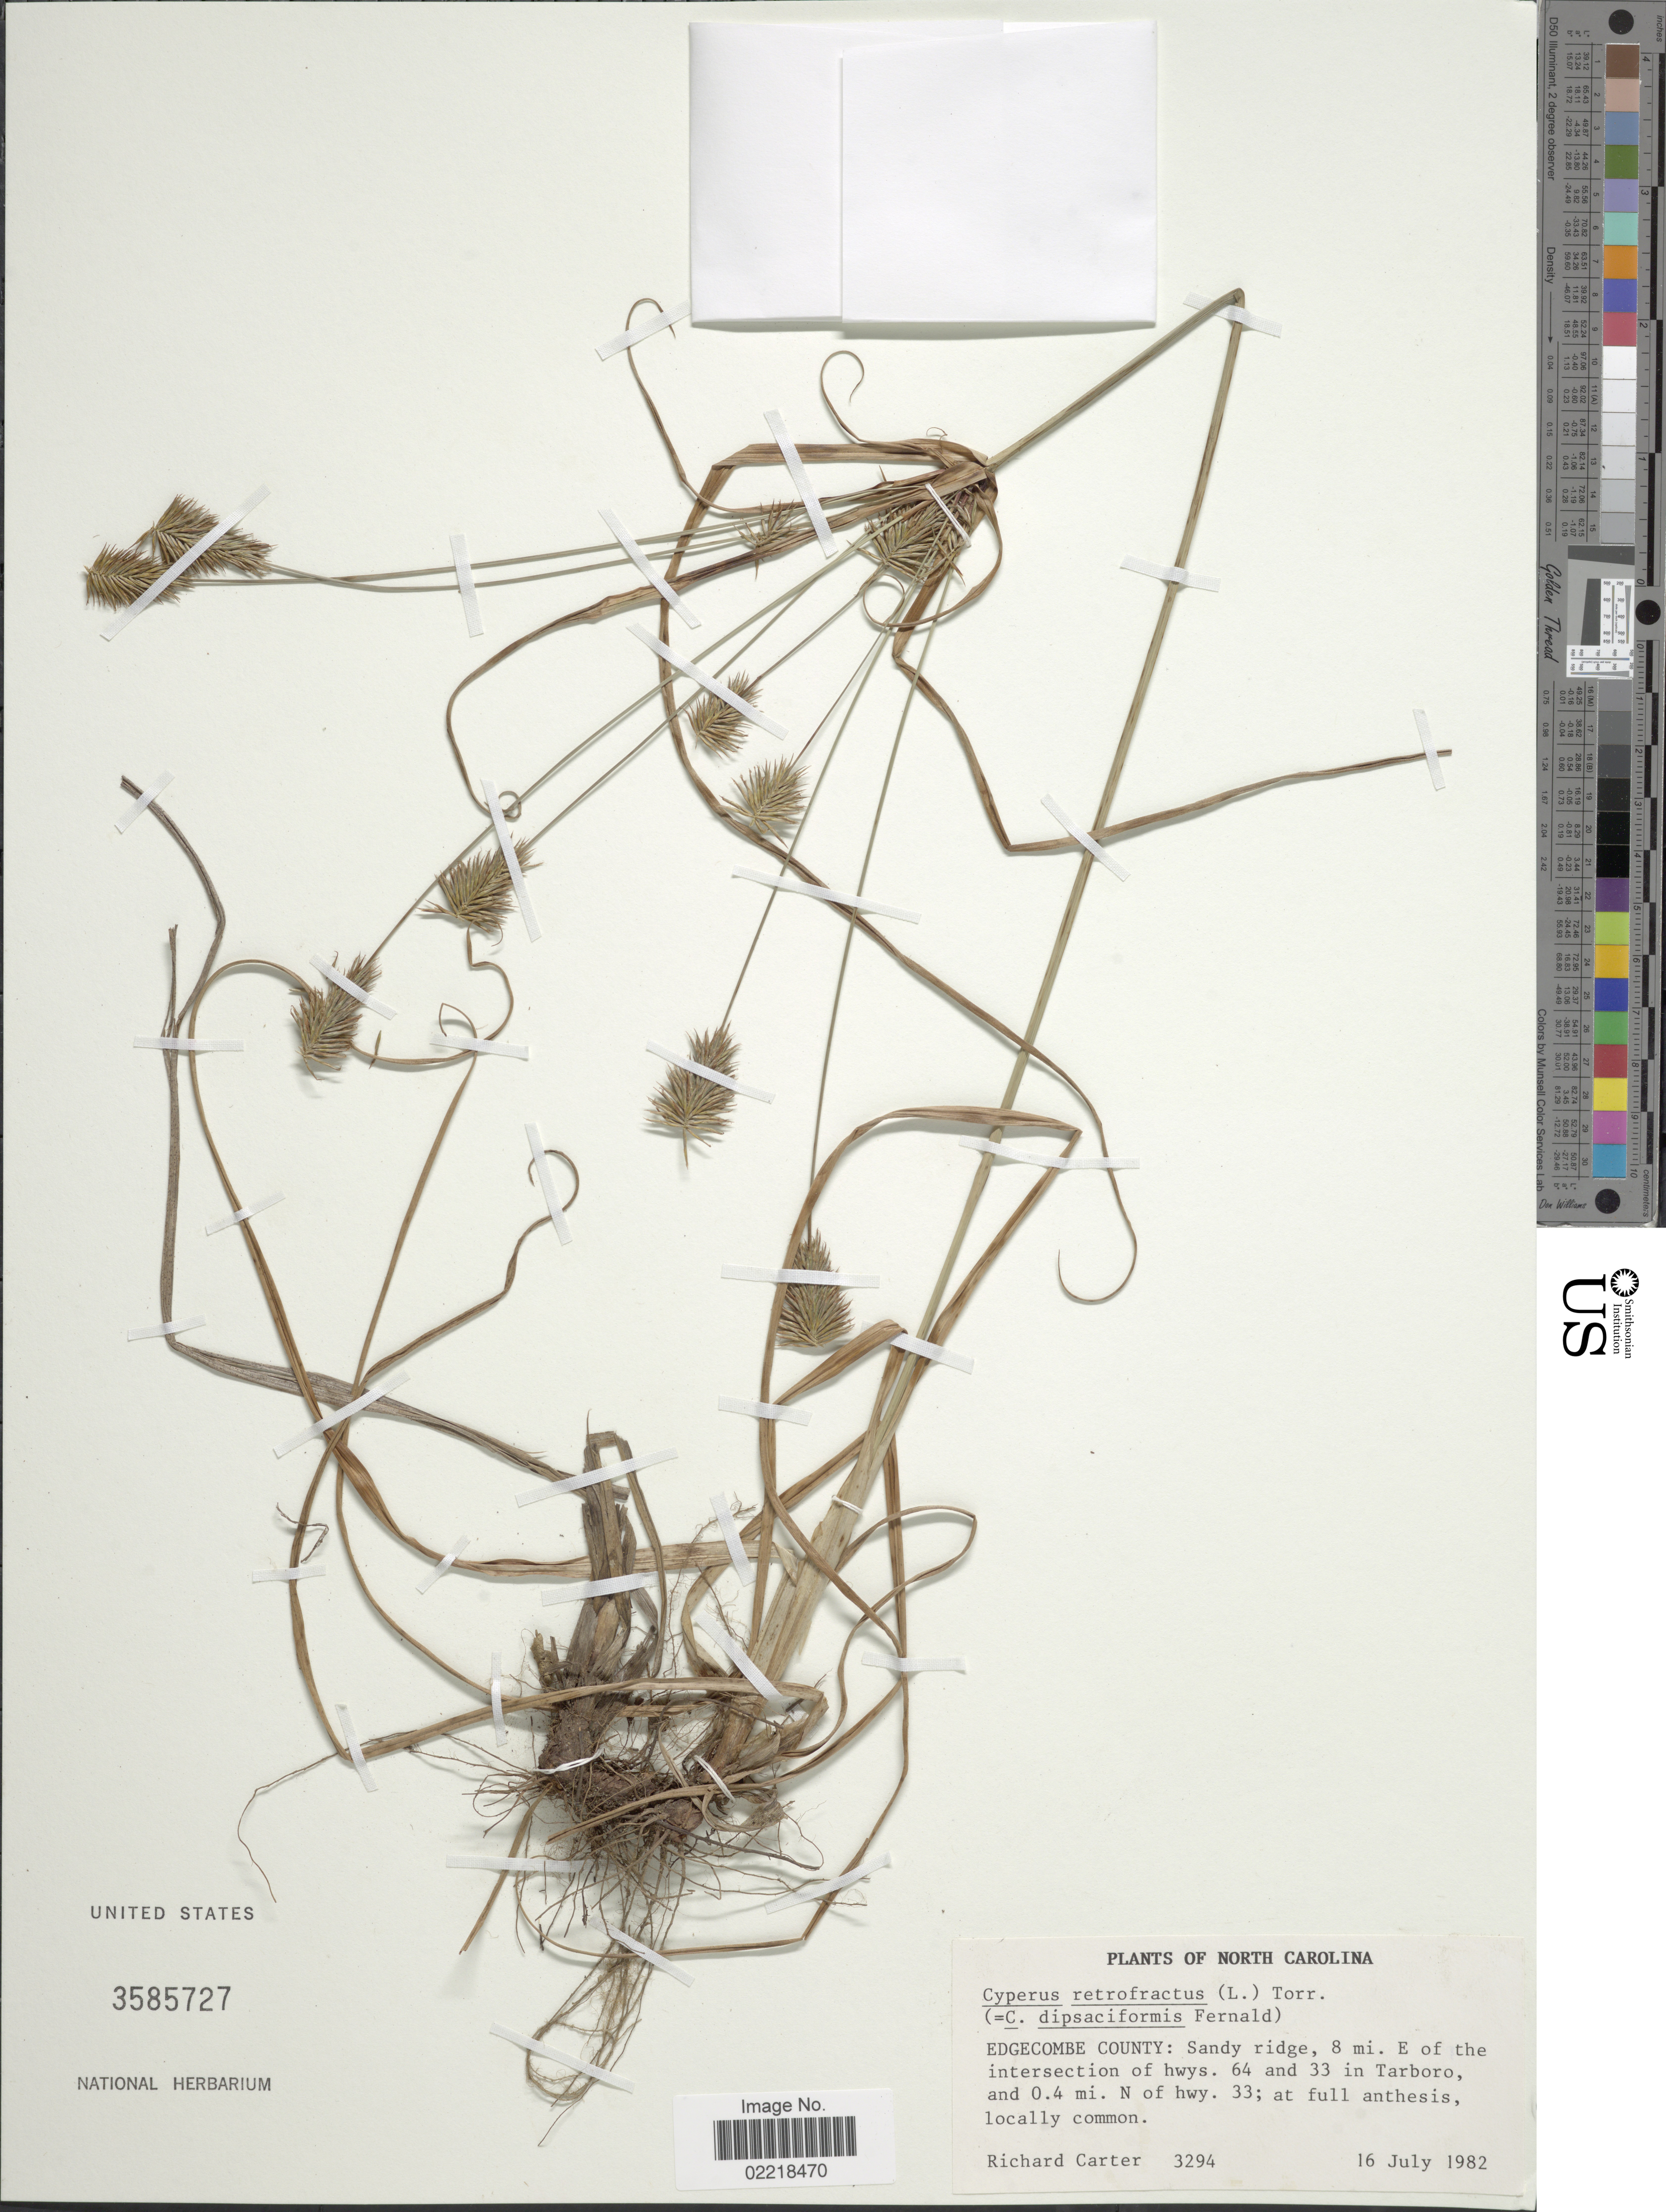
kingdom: Plantae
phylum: Tracheophyta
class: Liliopsida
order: Poales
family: Cyperaceae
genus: Cyperus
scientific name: Cyperus retrofractus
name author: (L.) Torr.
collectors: R. Carter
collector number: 3294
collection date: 1982-07-16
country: United States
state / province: North Carolina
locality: Edgecombe County: Sandy ridge, 8 mi. E of the intersection of hwys. 64 and 33 in Tarboro and 0.4 mi. N. of hwy. 33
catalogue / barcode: US 3585727